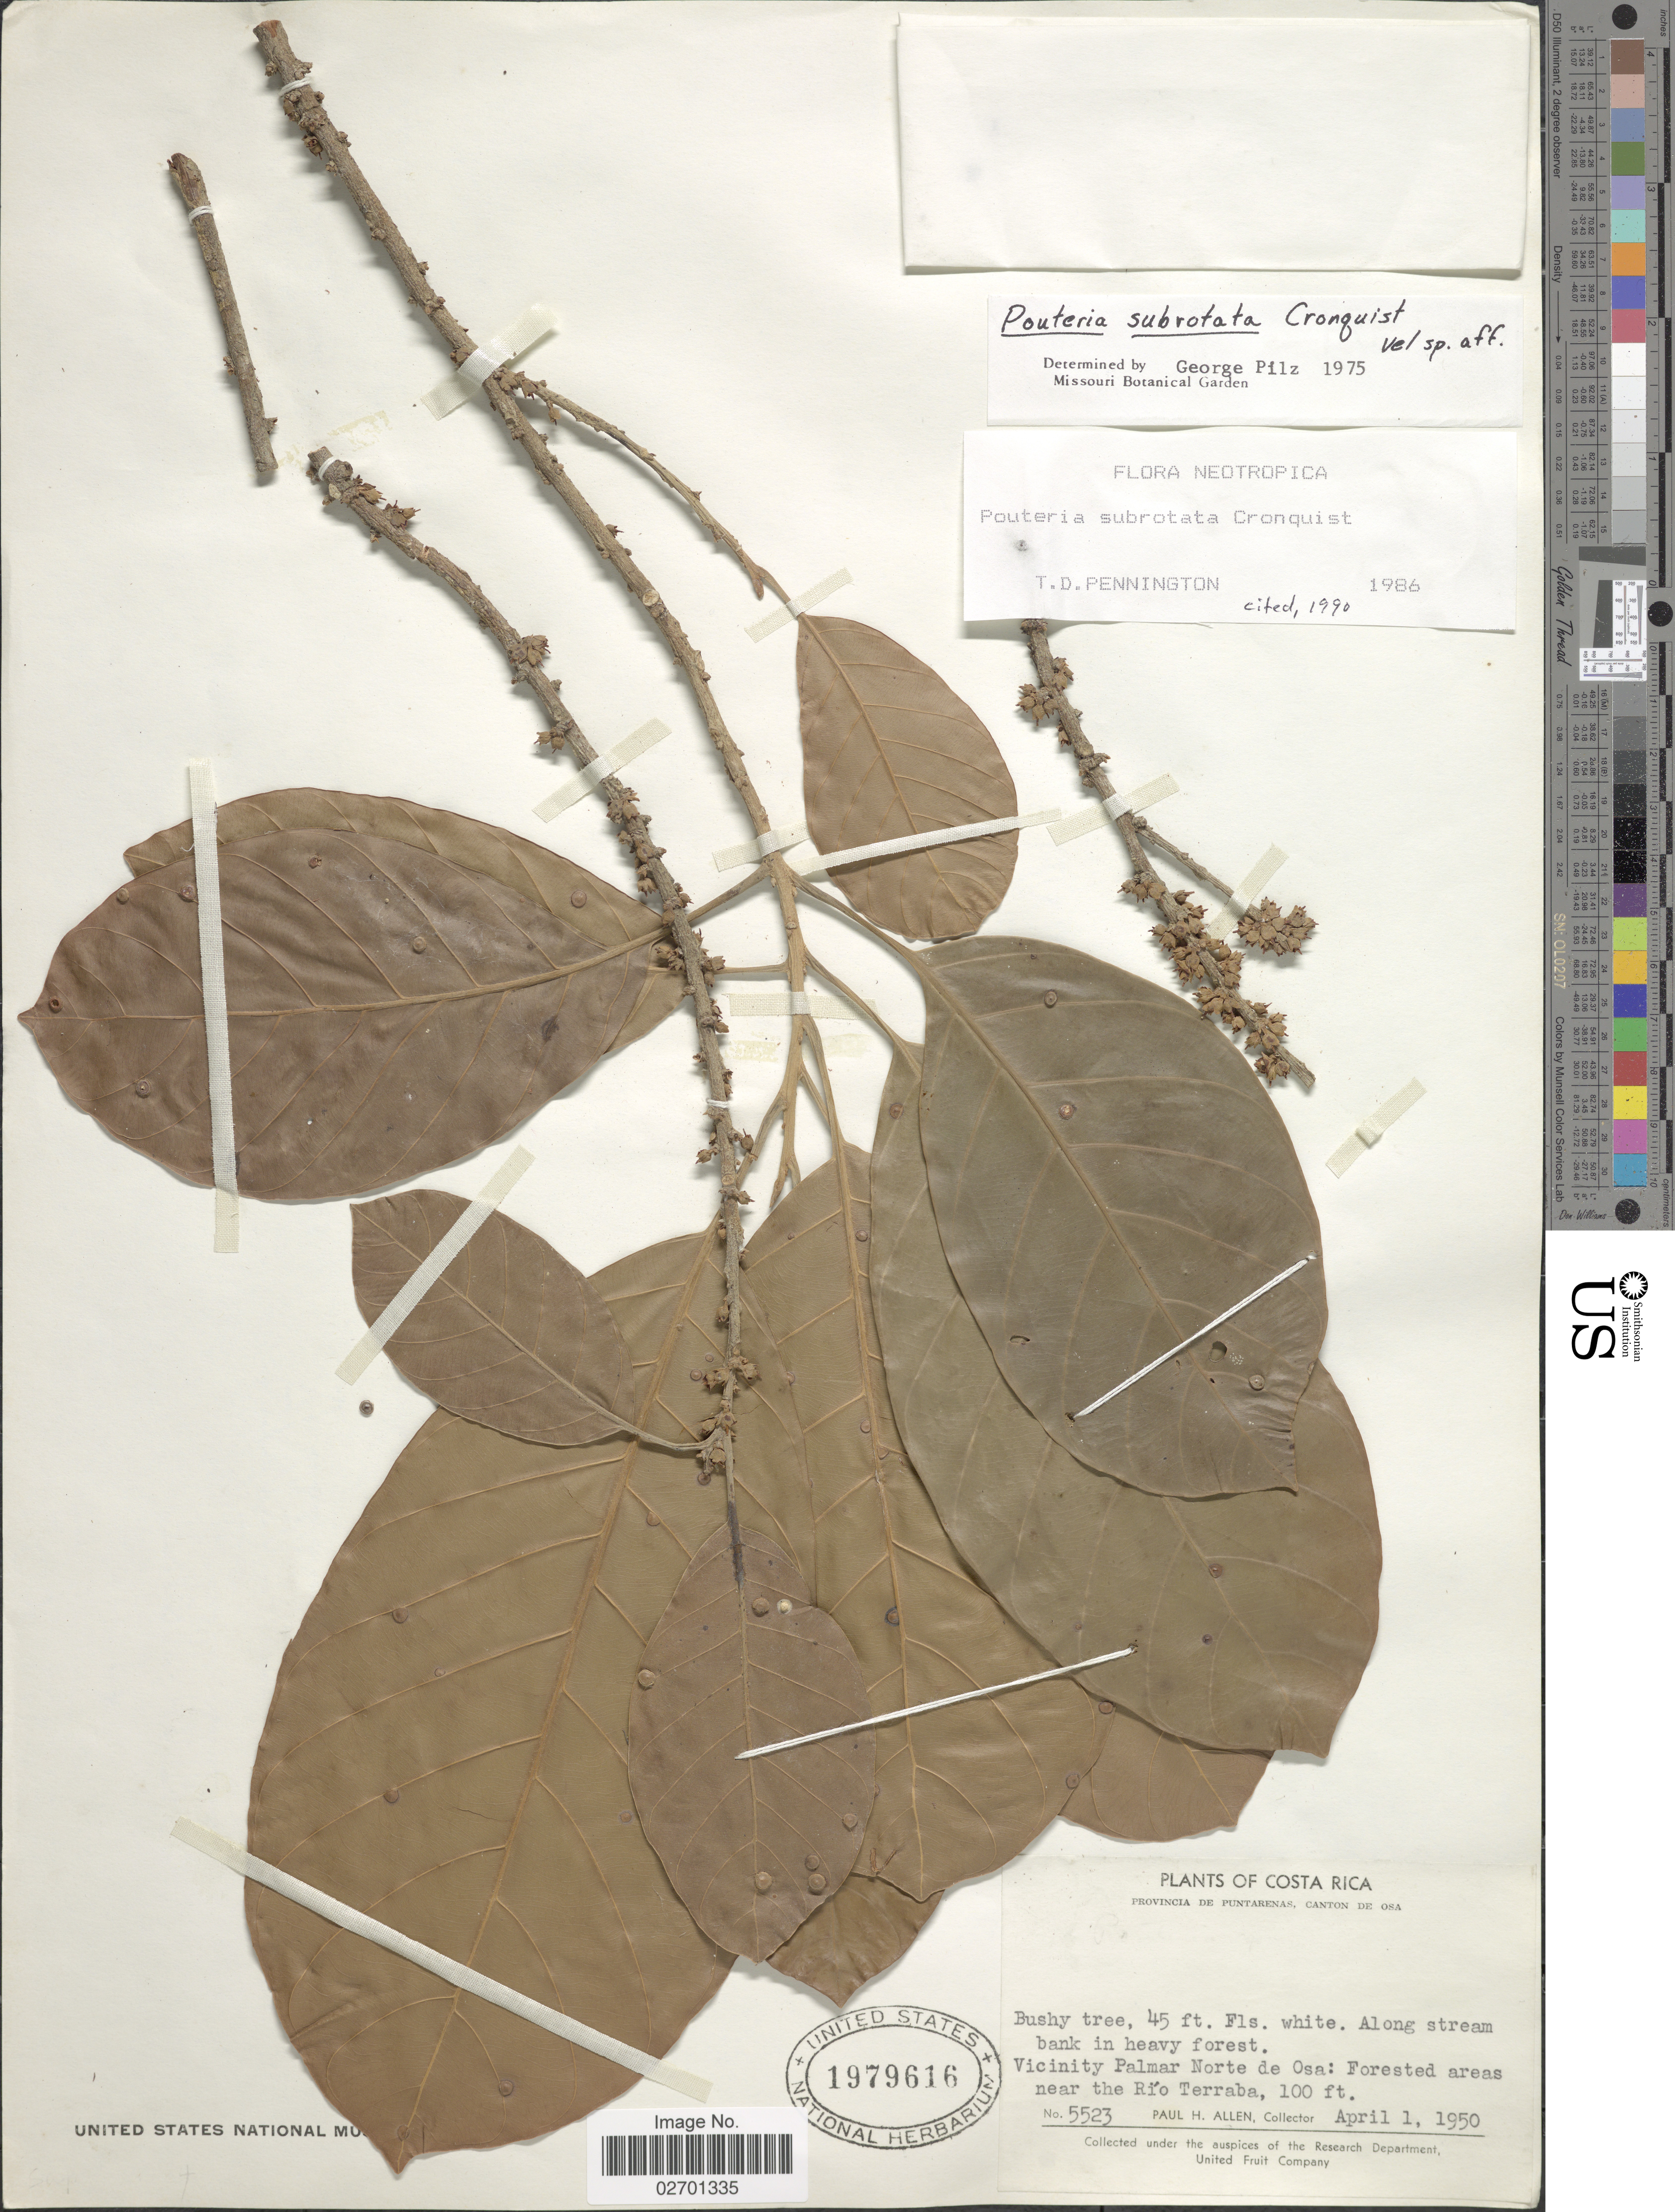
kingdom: Plantae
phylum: Tracheophyta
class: Magnoliopsida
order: Ericales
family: Sapotaceae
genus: Pouteria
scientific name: Pouteria subrotata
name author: Cronq.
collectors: P. Aellen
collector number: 5523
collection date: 1950-04-01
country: Costa Rica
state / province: Puntarenas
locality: Canton de Osa, along stream bank, Vicinity Palmar Norte de Osa: Forested areas near the Rio Terraba.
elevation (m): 30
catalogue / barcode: US 1979616